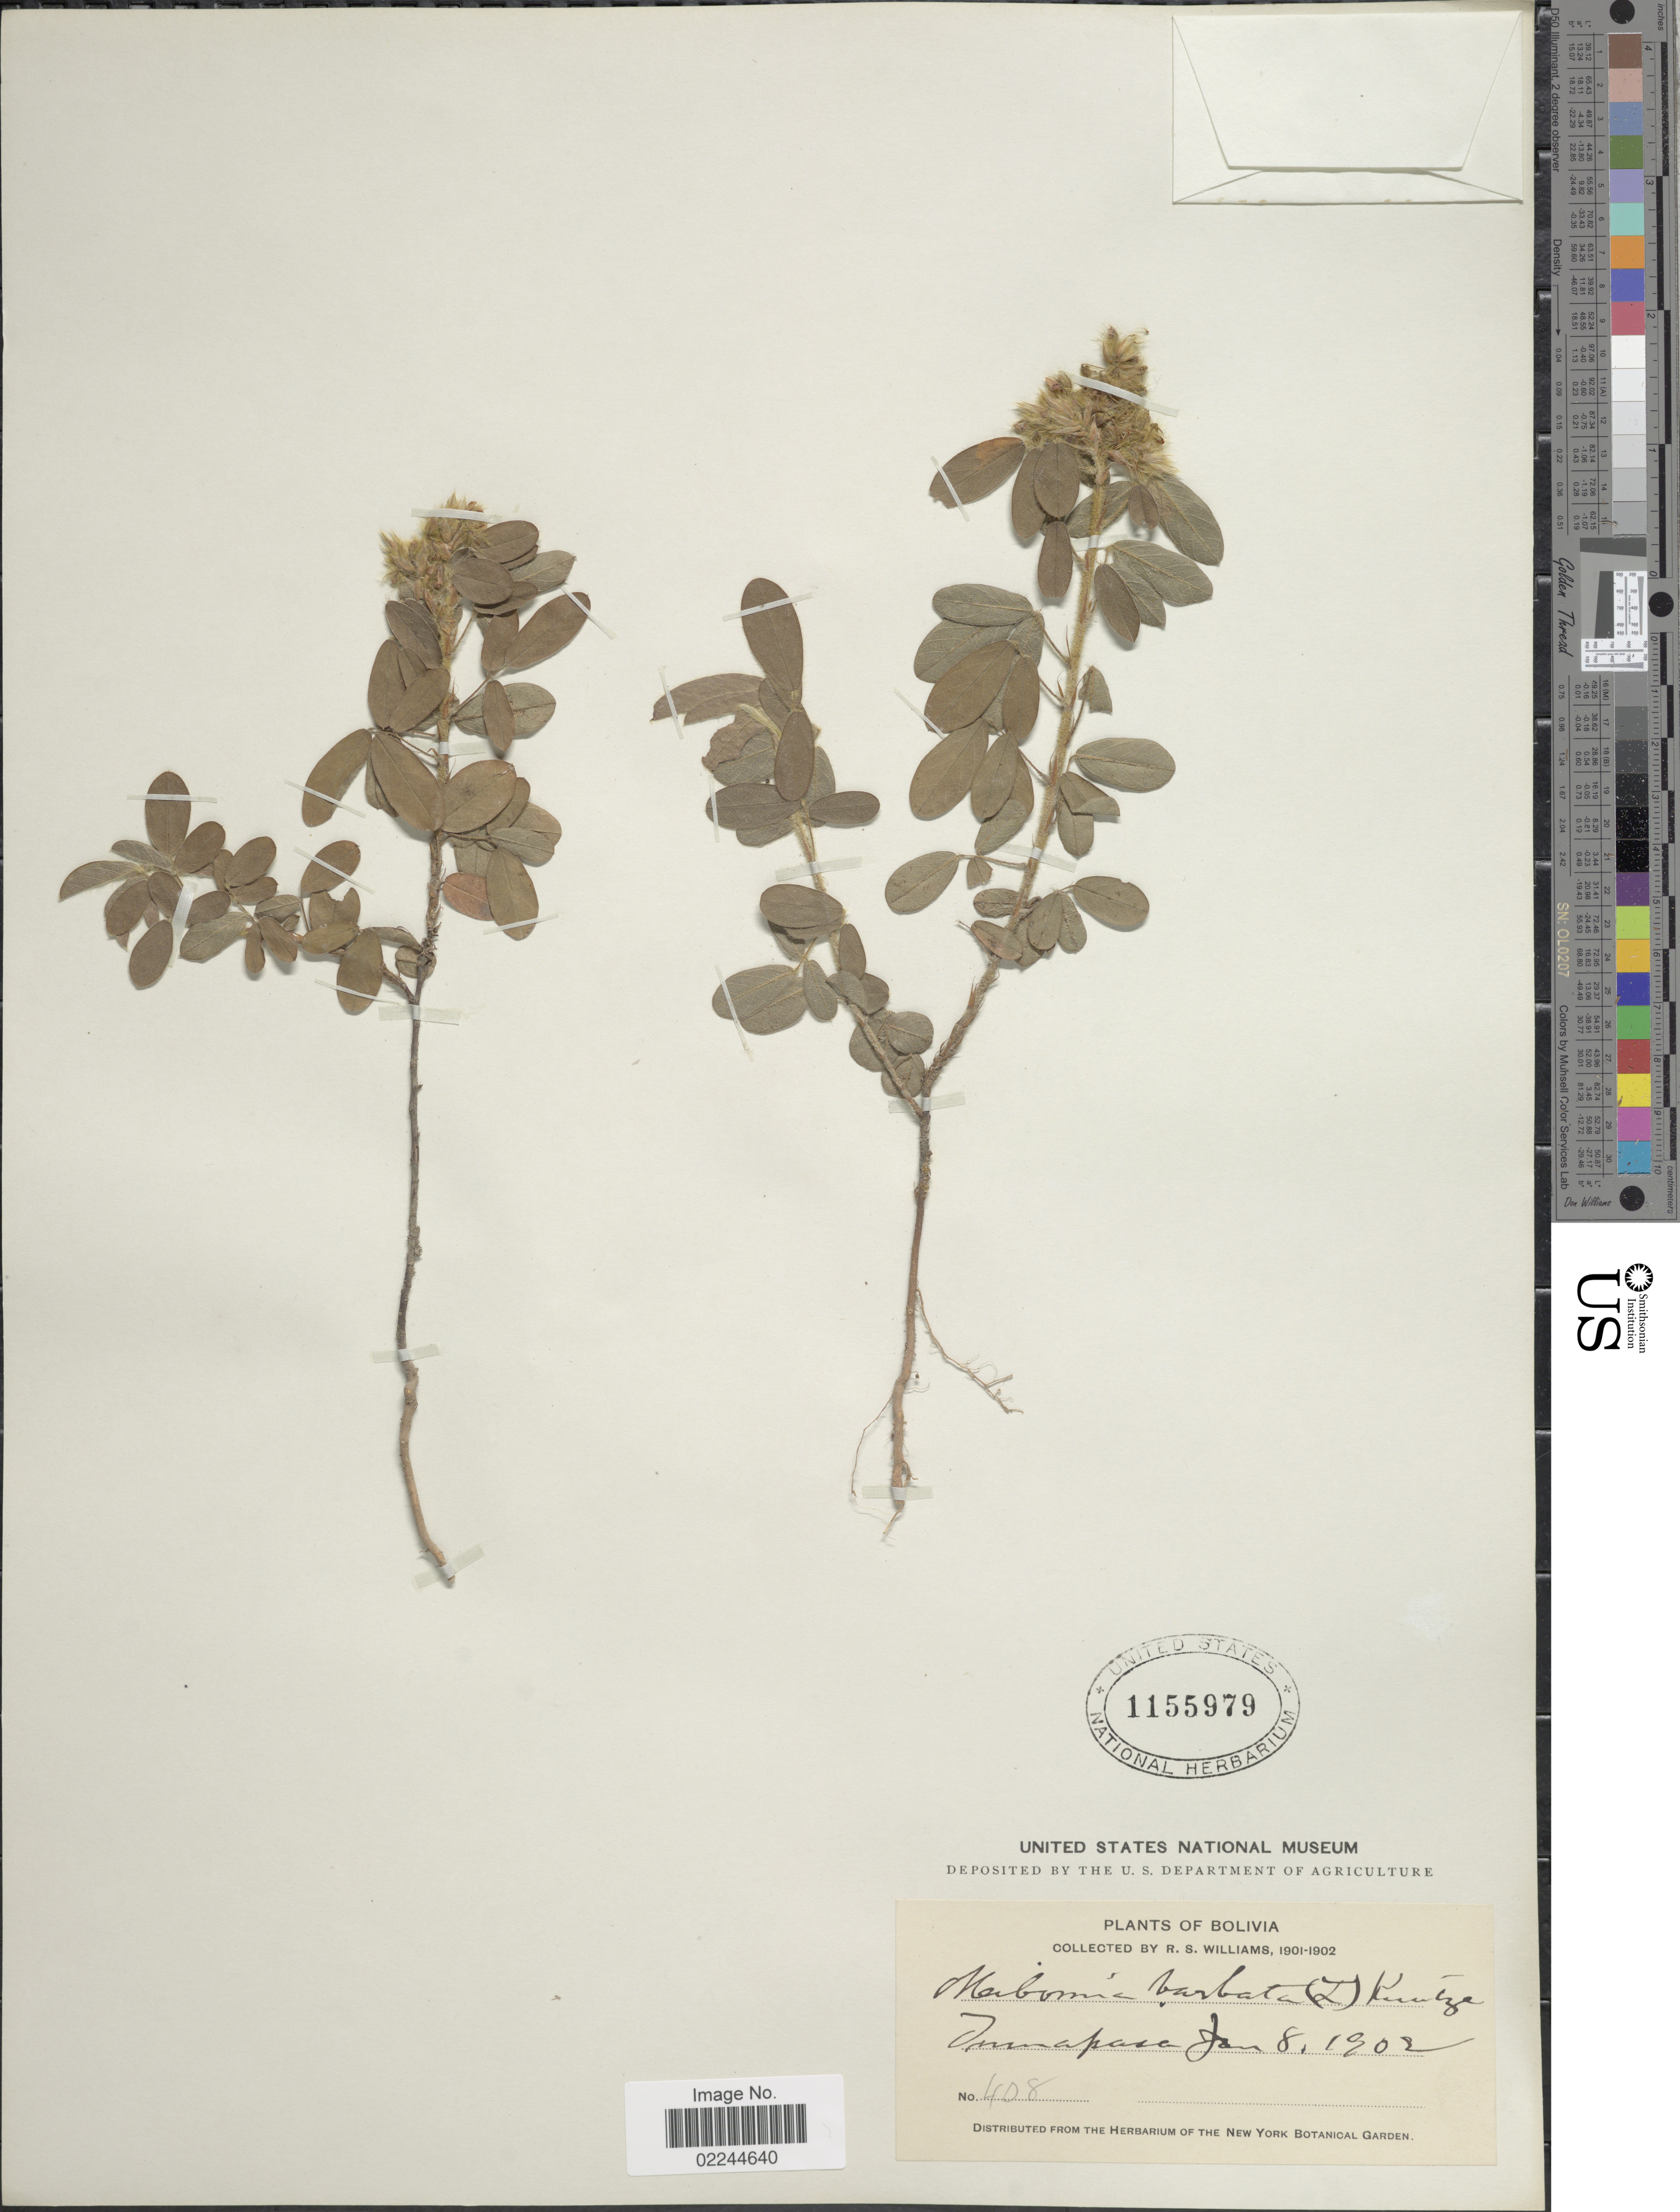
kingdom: Plantae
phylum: Tracheophyta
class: Magnoliopsida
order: Fabales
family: Fabaceae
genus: Grona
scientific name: Grona barbata var. barbata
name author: (L.) H. Ohashi & K. Ohashi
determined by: Strong, Mark T., (BOT), Smithsonian Institution - National Museum of Natural History (UNITED STATES)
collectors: R. S. Williams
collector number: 408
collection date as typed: Jan 8, '02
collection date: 1902-01-08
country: Bolivia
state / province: La Paz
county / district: Iturralde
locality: Tumupasa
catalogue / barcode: US 115979